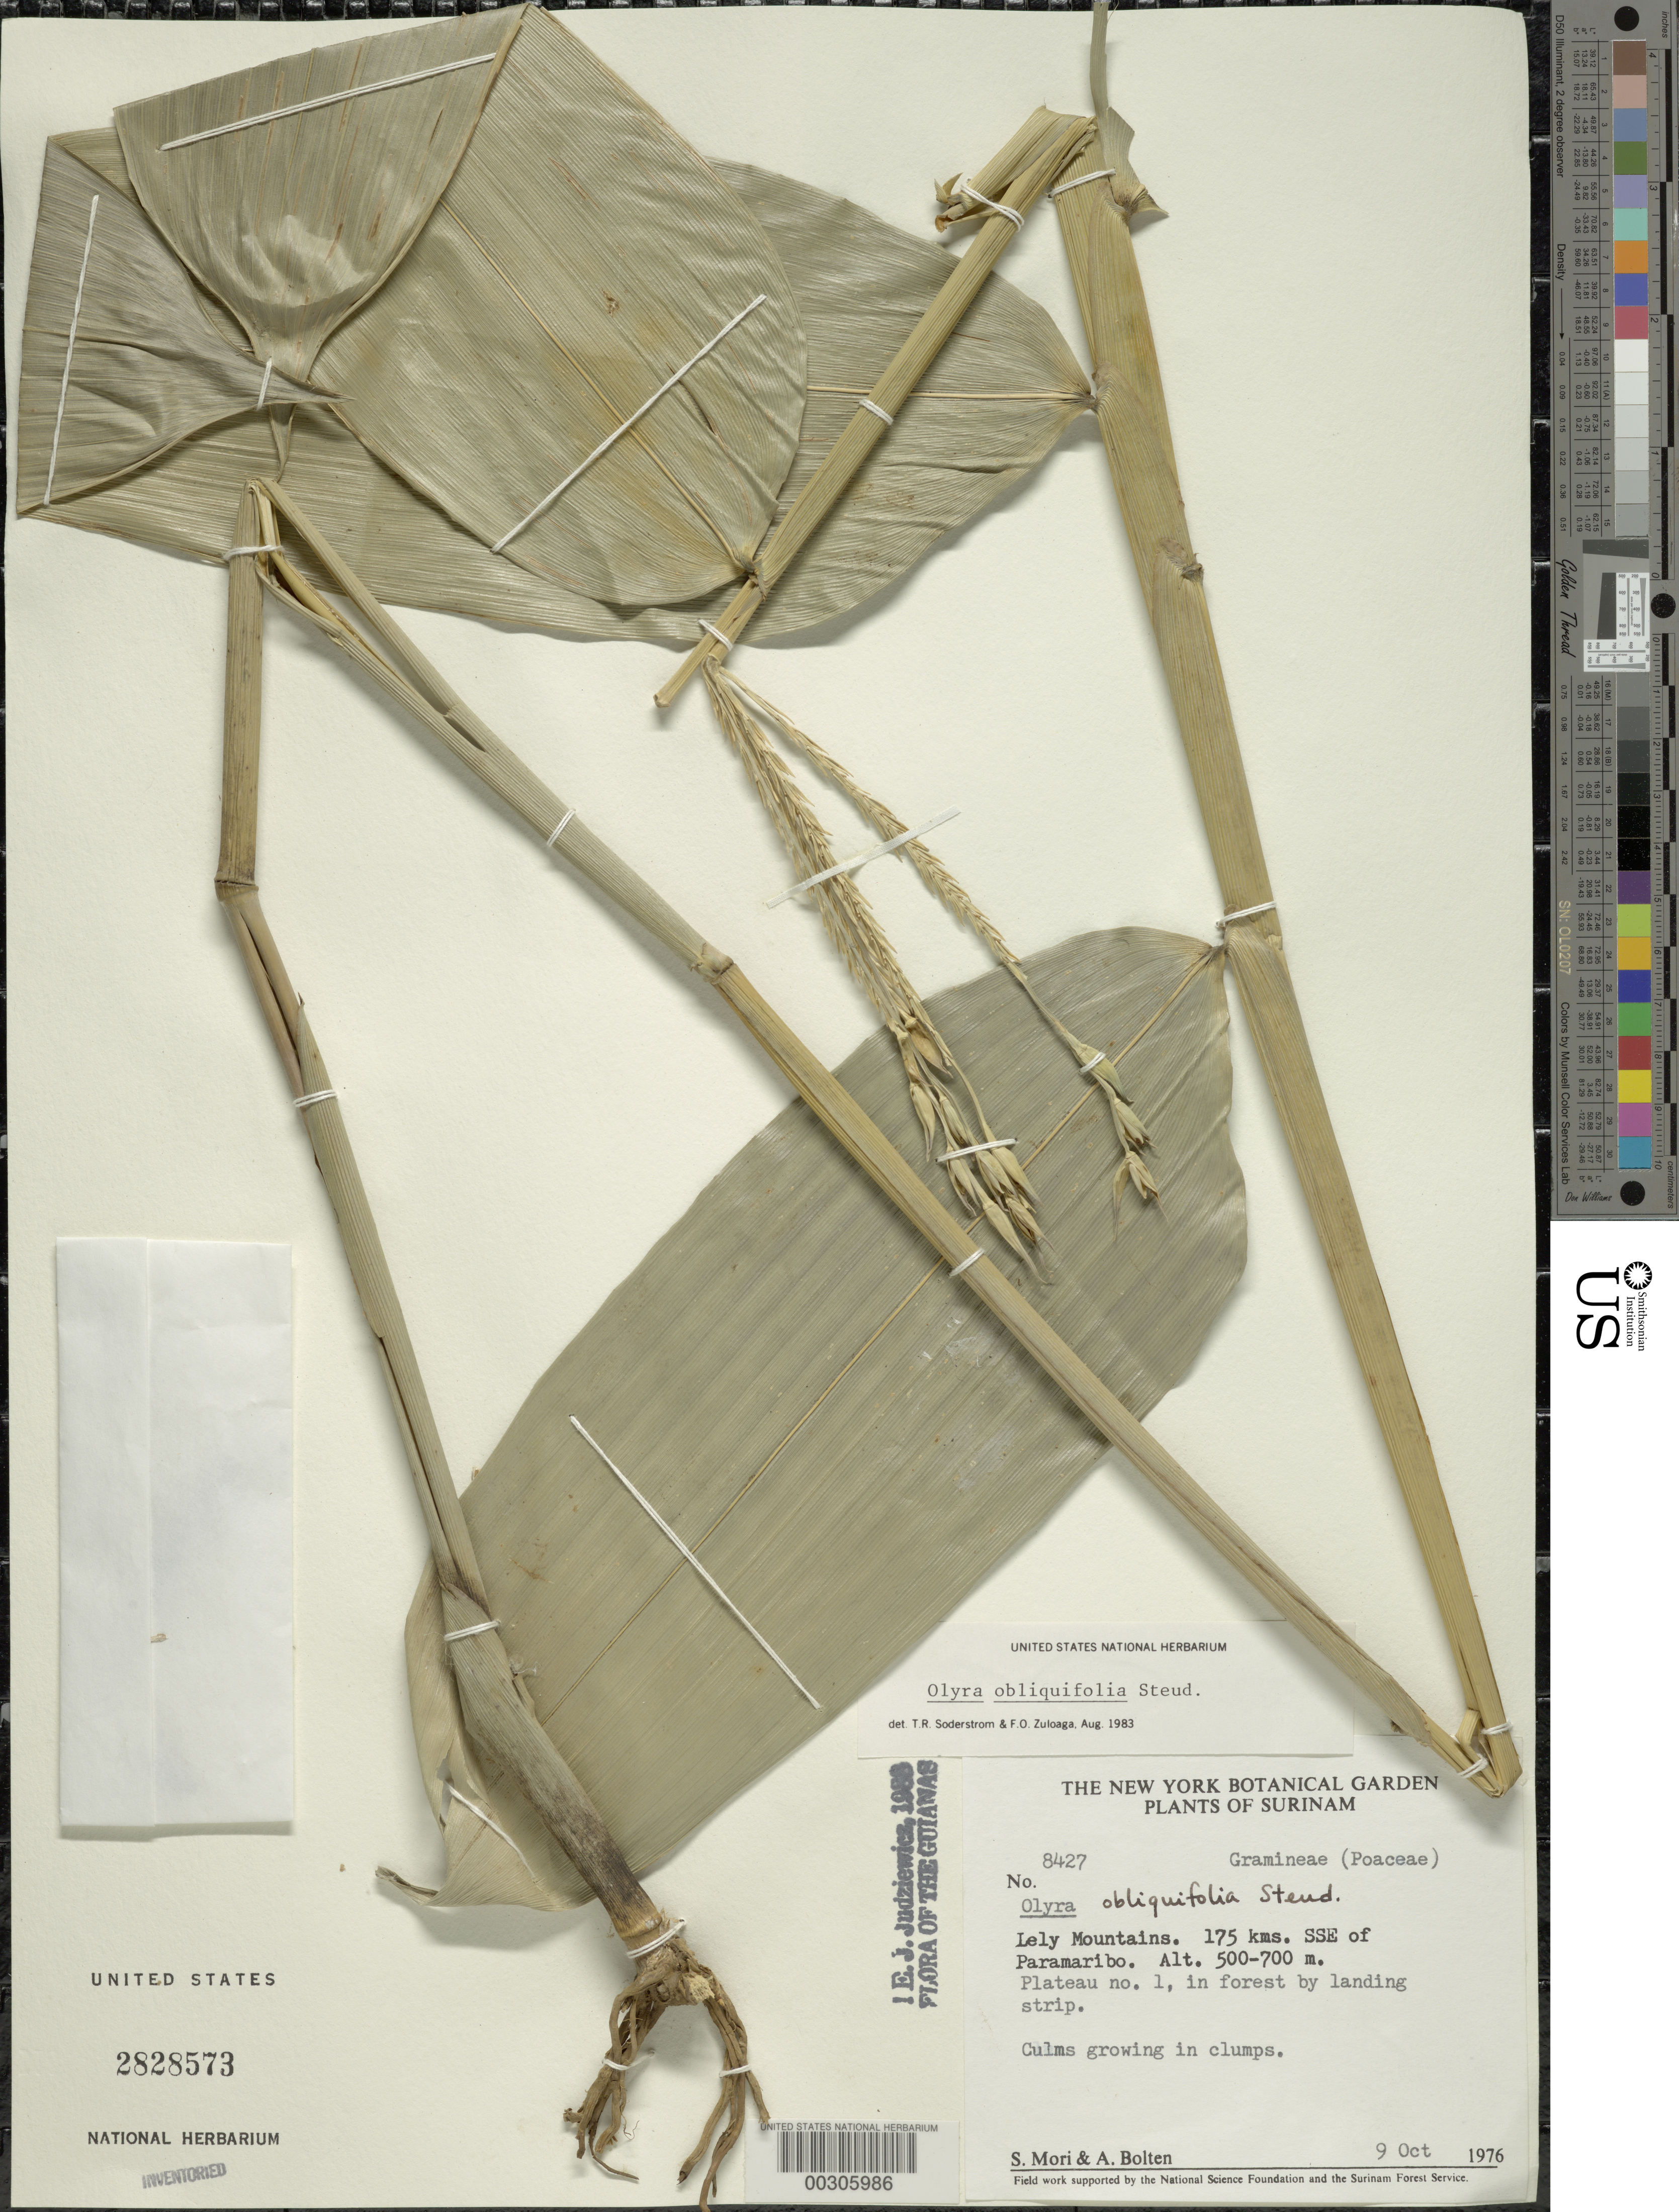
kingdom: Plantae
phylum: Tracheophyta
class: Liliopsida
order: Poales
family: Poaceae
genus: Olyra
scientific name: Olyra obliquifolia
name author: Steud.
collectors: S. Mori & A. Bolten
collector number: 8427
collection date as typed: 09 Oct 1976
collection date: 1976-10-09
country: Suriname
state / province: Paramaribo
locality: Lely mts.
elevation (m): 500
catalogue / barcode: US 2828573